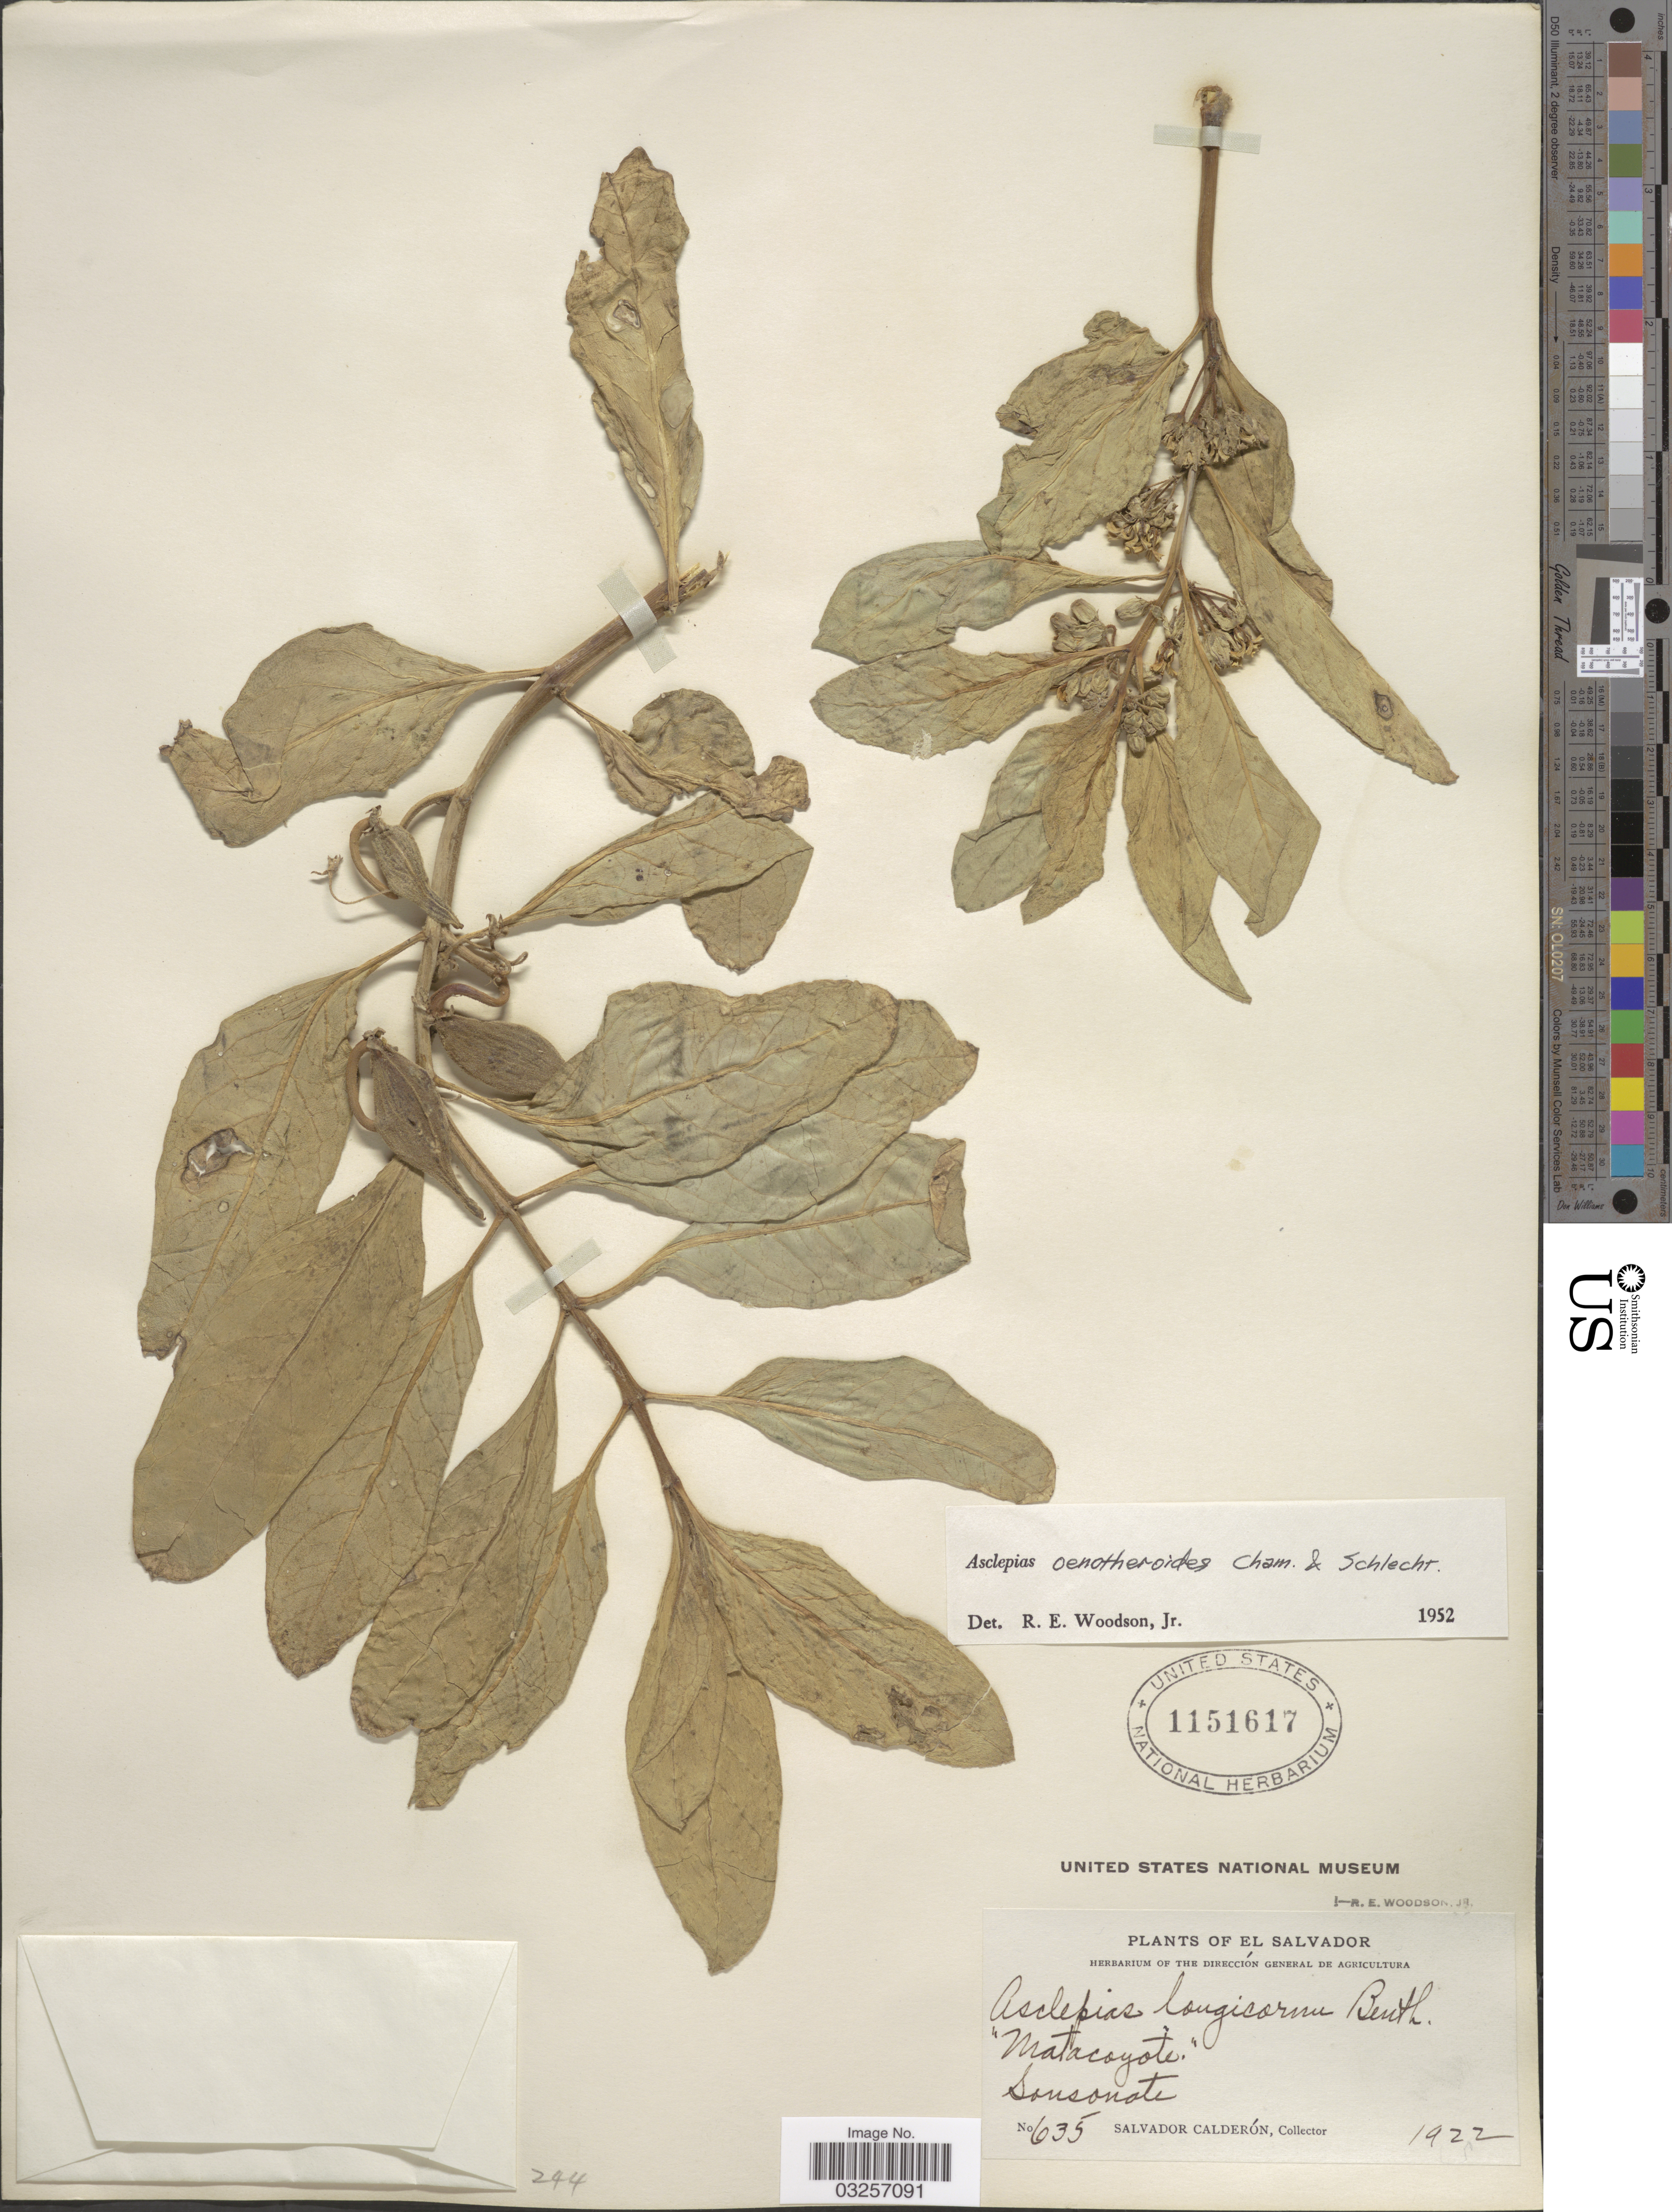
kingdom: Plantae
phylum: Tracheophyta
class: Magnoliopsida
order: Gentianales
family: Apocynaceae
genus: Asclepias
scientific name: Asclepias oenotheroides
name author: Schltdl. & Cham.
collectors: S. Calderón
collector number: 635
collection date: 1922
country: El Salvador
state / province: Sonsonate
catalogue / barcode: US 1151617